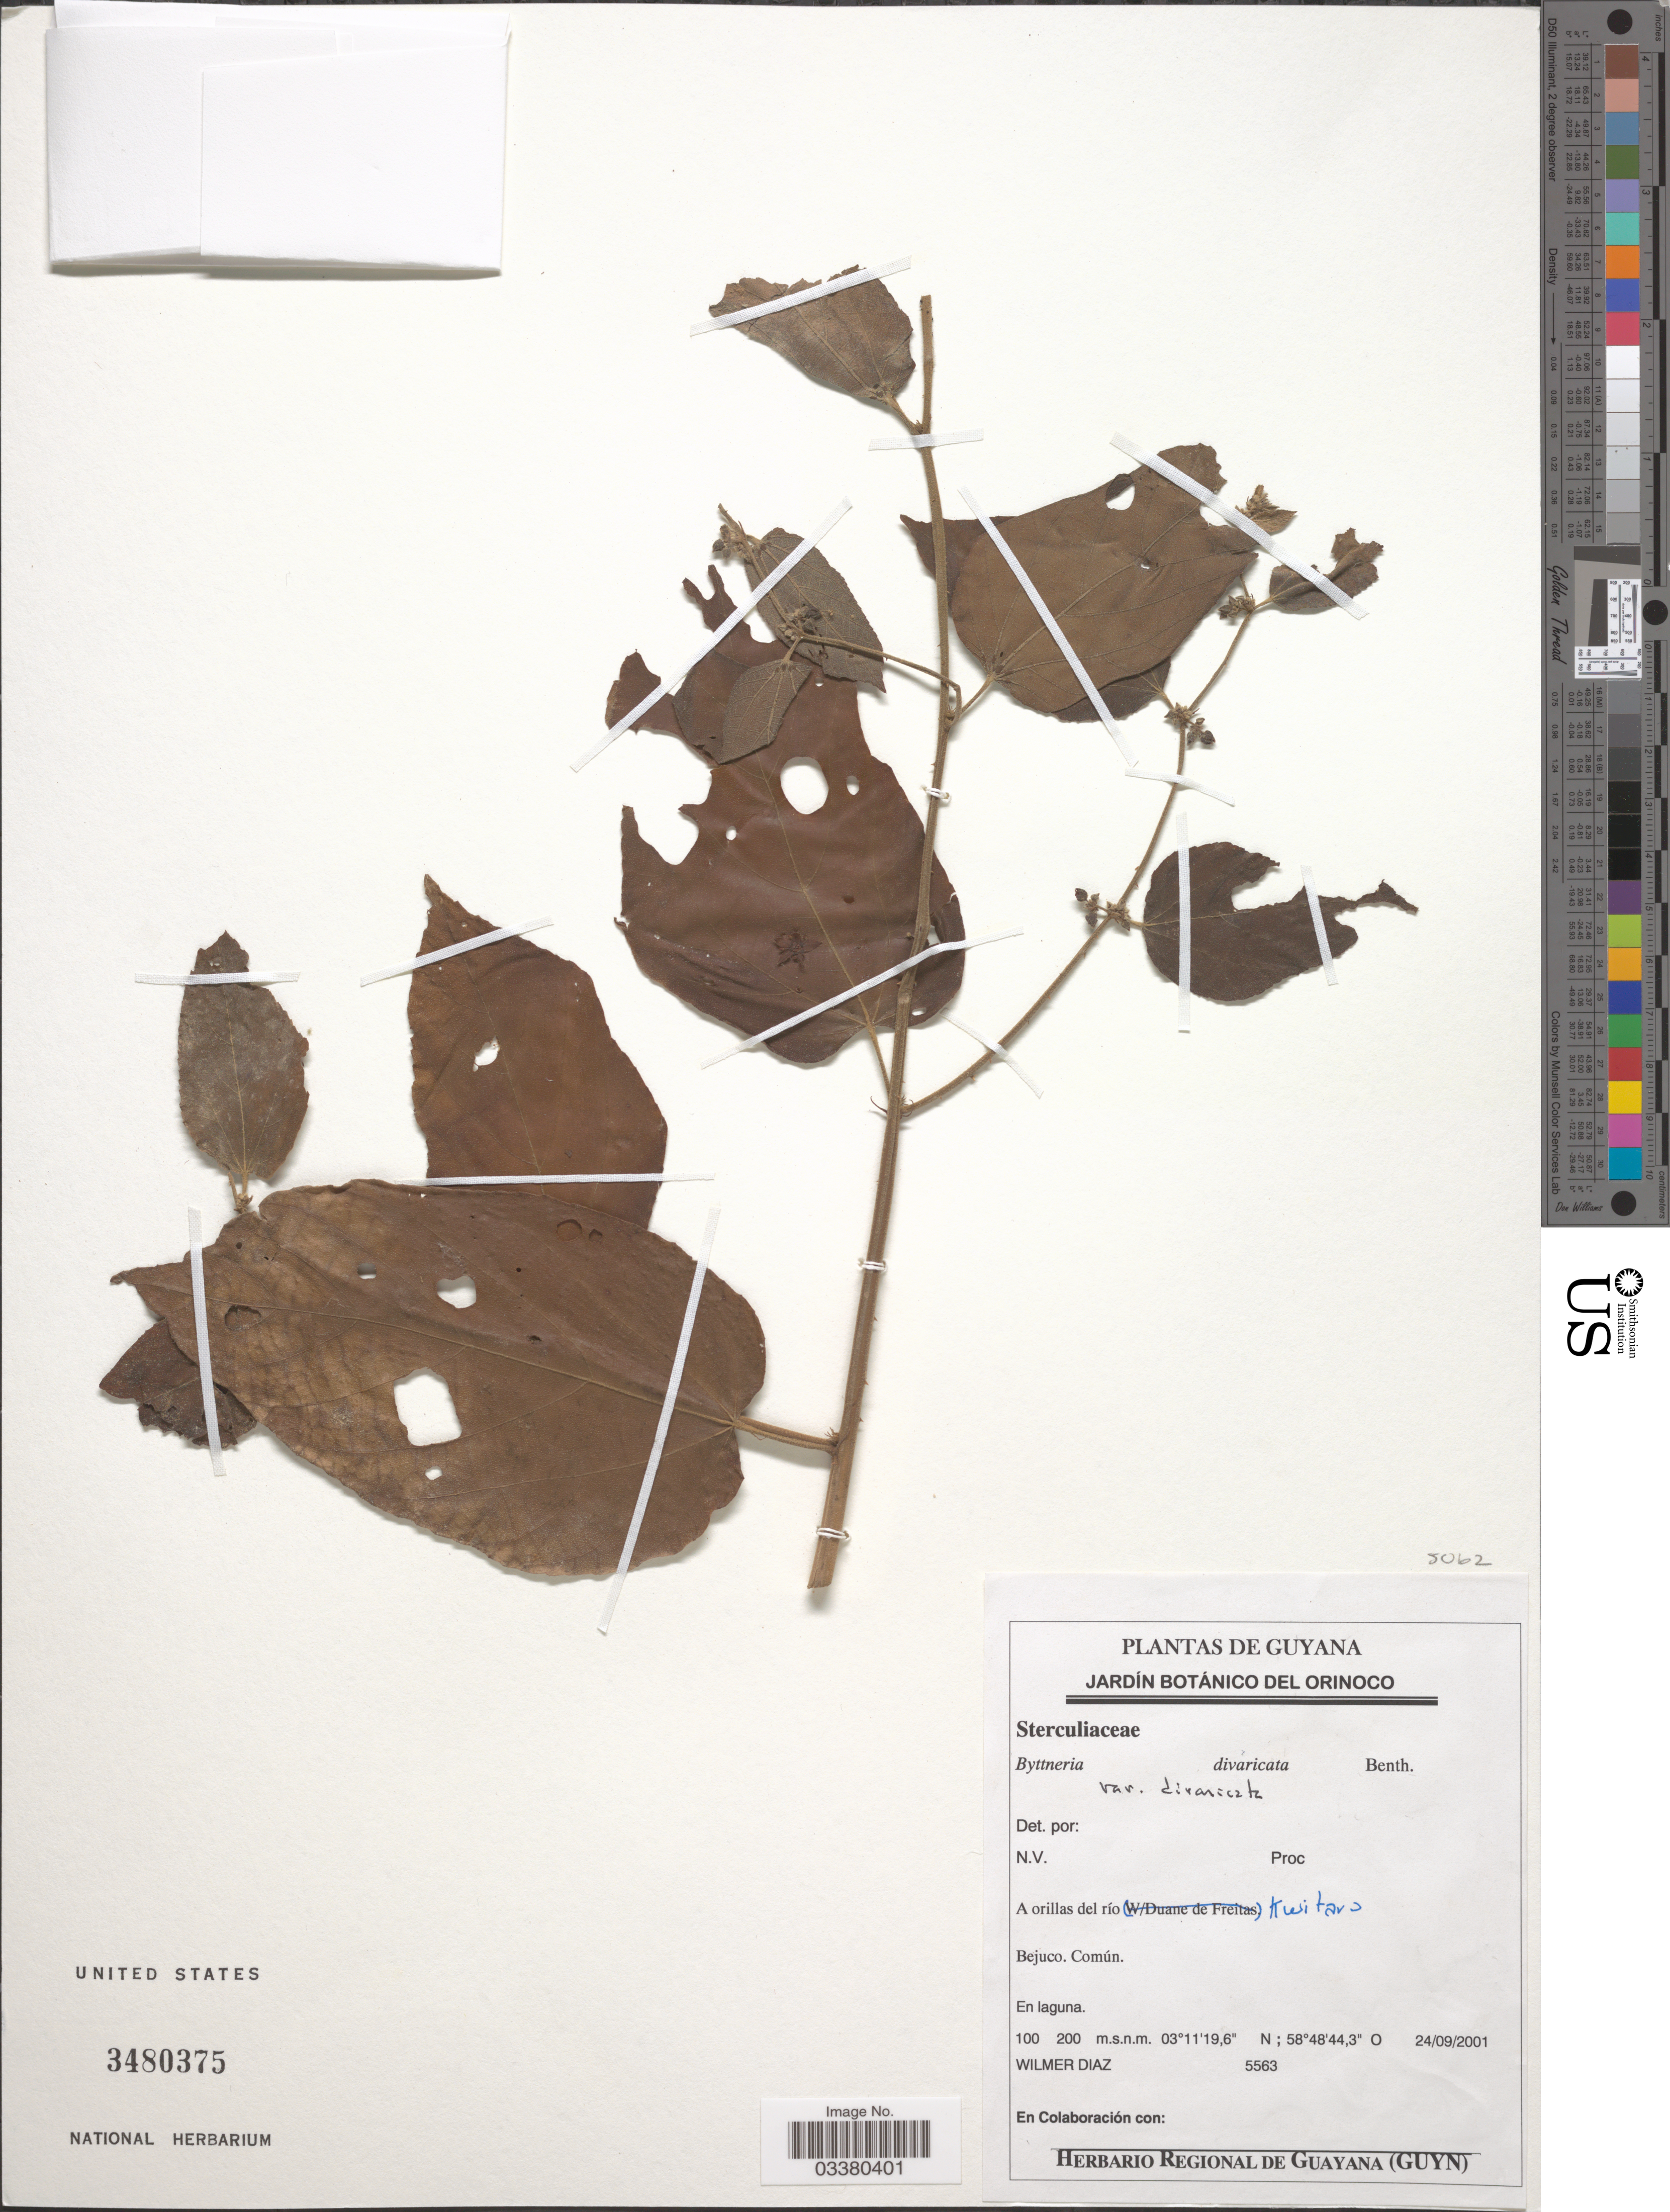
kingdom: Plantae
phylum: Tracheophyta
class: Magnoliopsida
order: Malvales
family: Malvaceae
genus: Byttneria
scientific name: Byttneria divaricata var. divaricata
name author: Benth.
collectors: W. Díaz P.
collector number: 5563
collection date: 2001-09-24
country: Guyana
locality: A orillas del río Kuitaro.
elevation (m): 100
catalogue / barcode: US 3480375